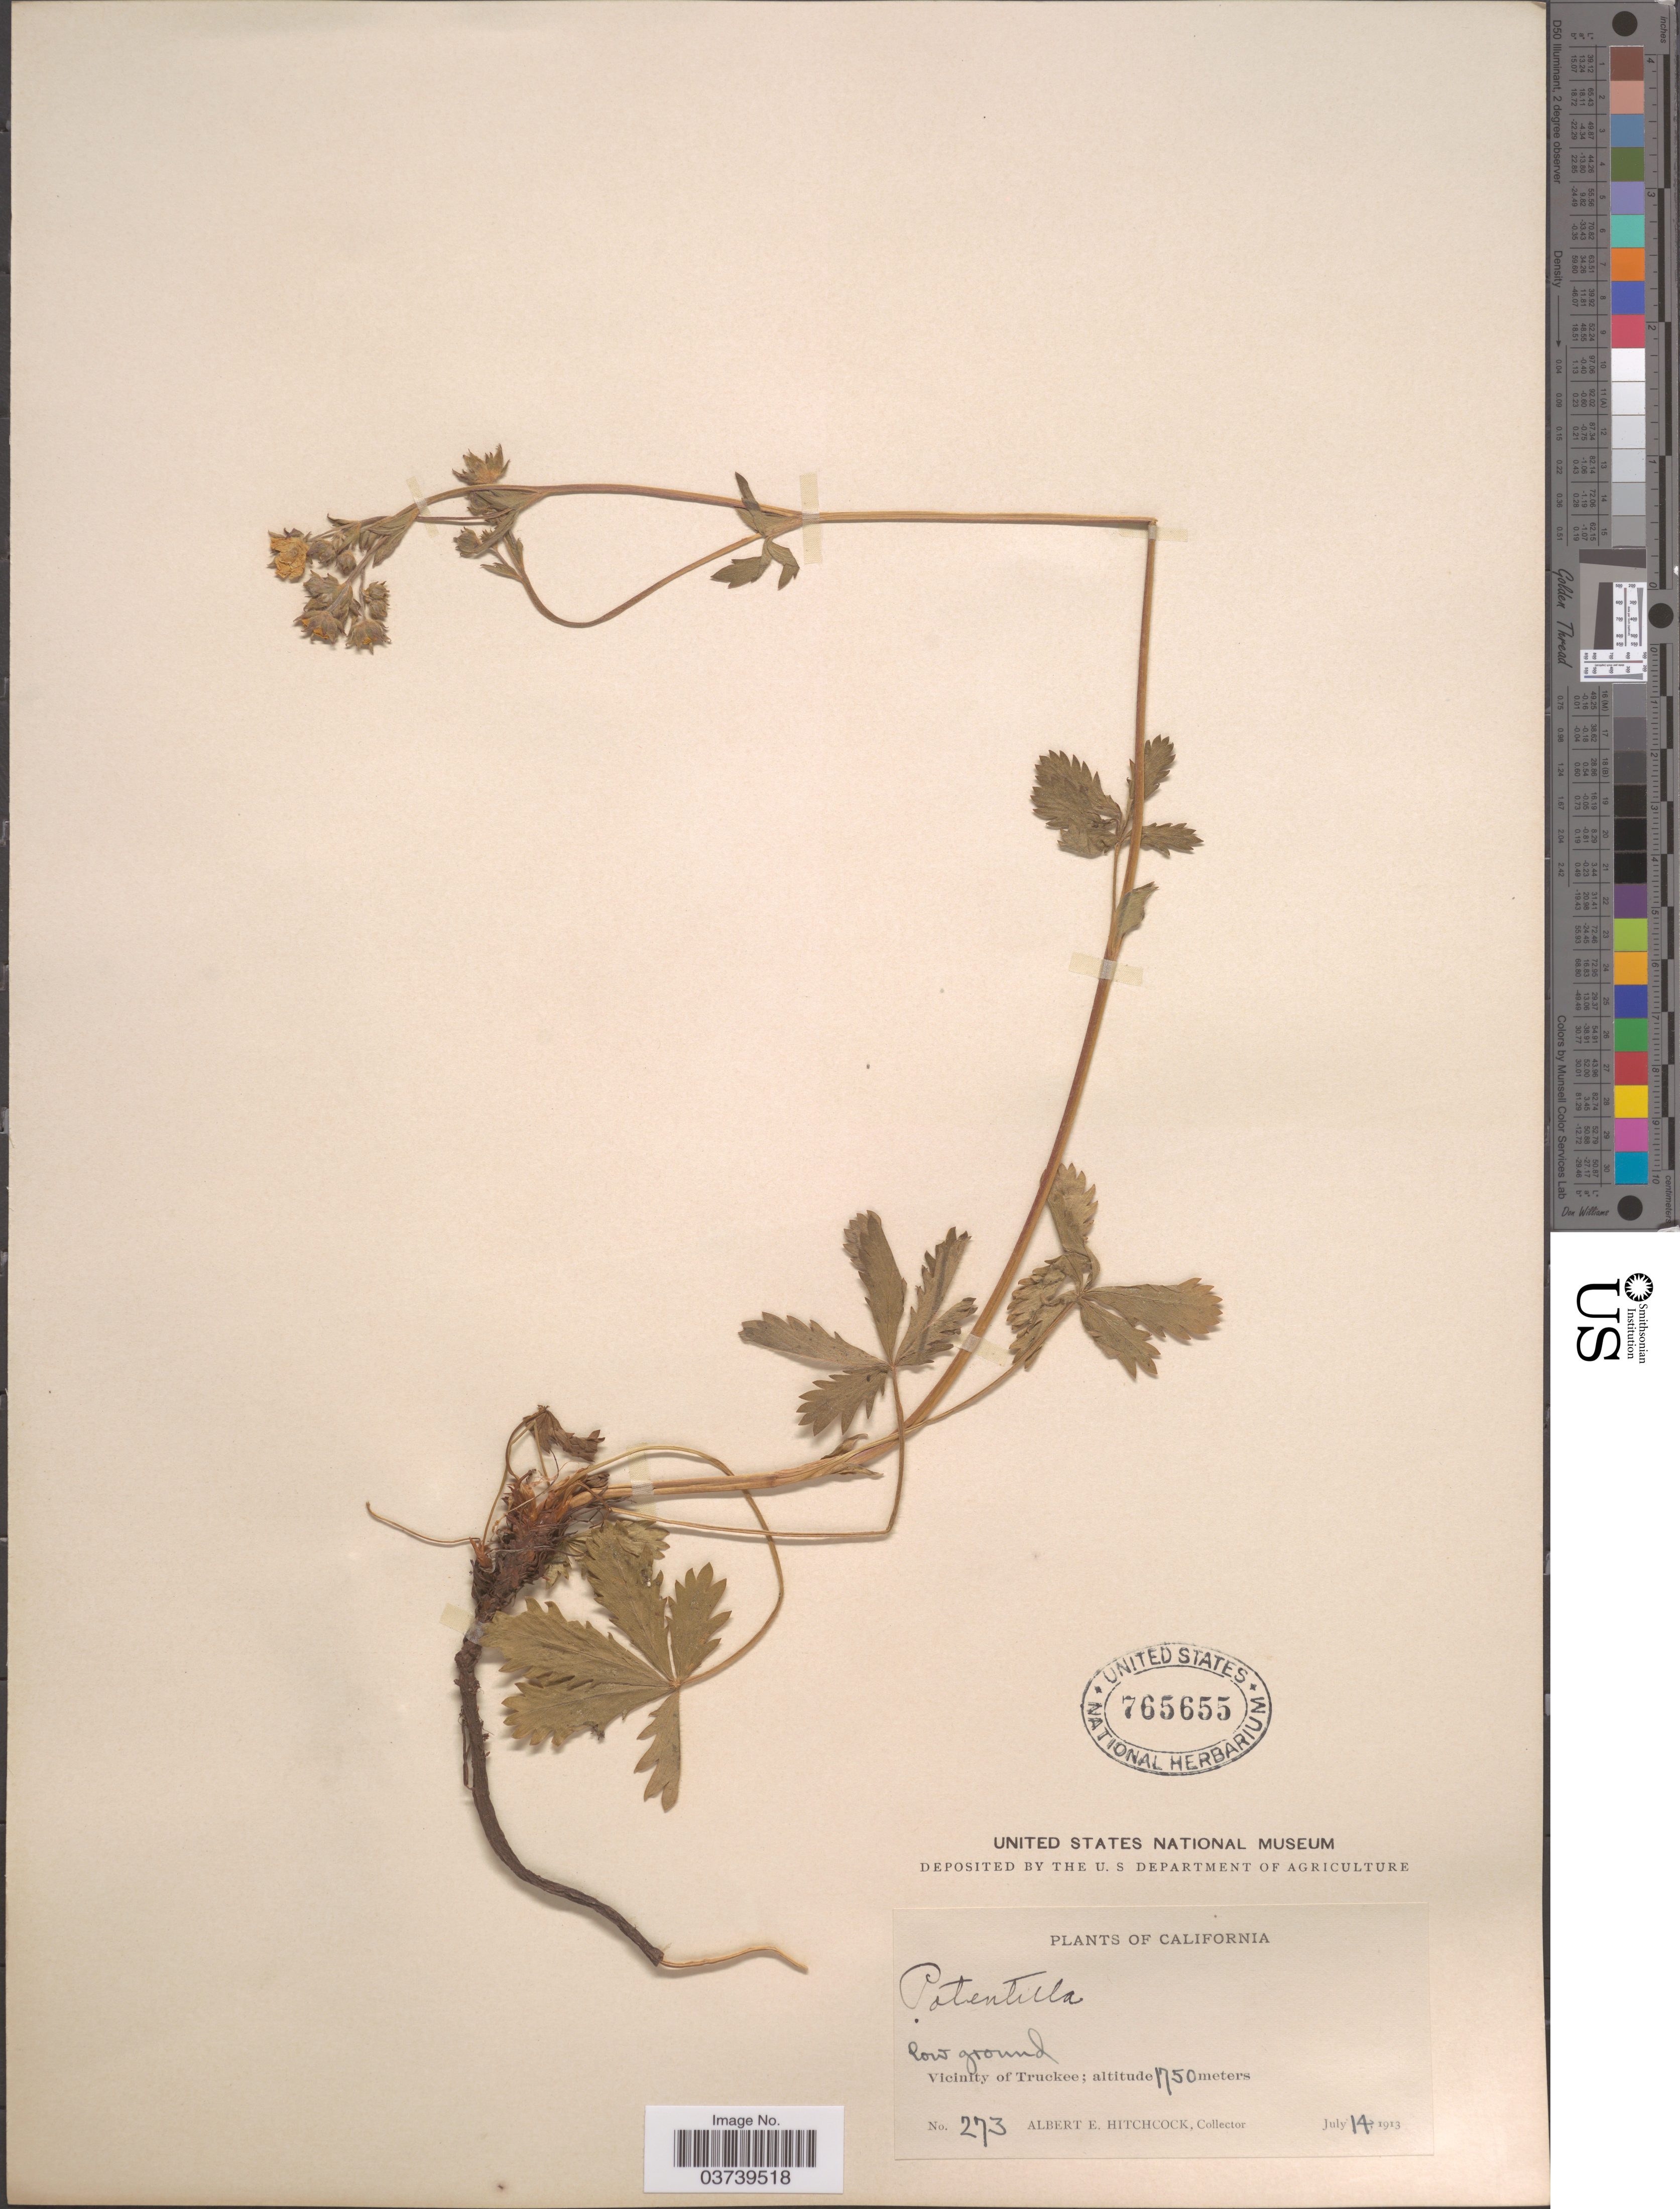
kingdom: Plantae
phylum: Tracheophyta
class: Magnoliopsida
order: Rosales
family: Rosaceae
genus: Potentilla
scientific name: Potentilla sp.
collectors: A. Hitchcock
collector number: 273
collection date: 1913-07-14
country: United States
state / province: California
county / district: Nevada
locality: Vicinity of Truckee.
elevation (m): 1750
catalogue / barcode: US 765655